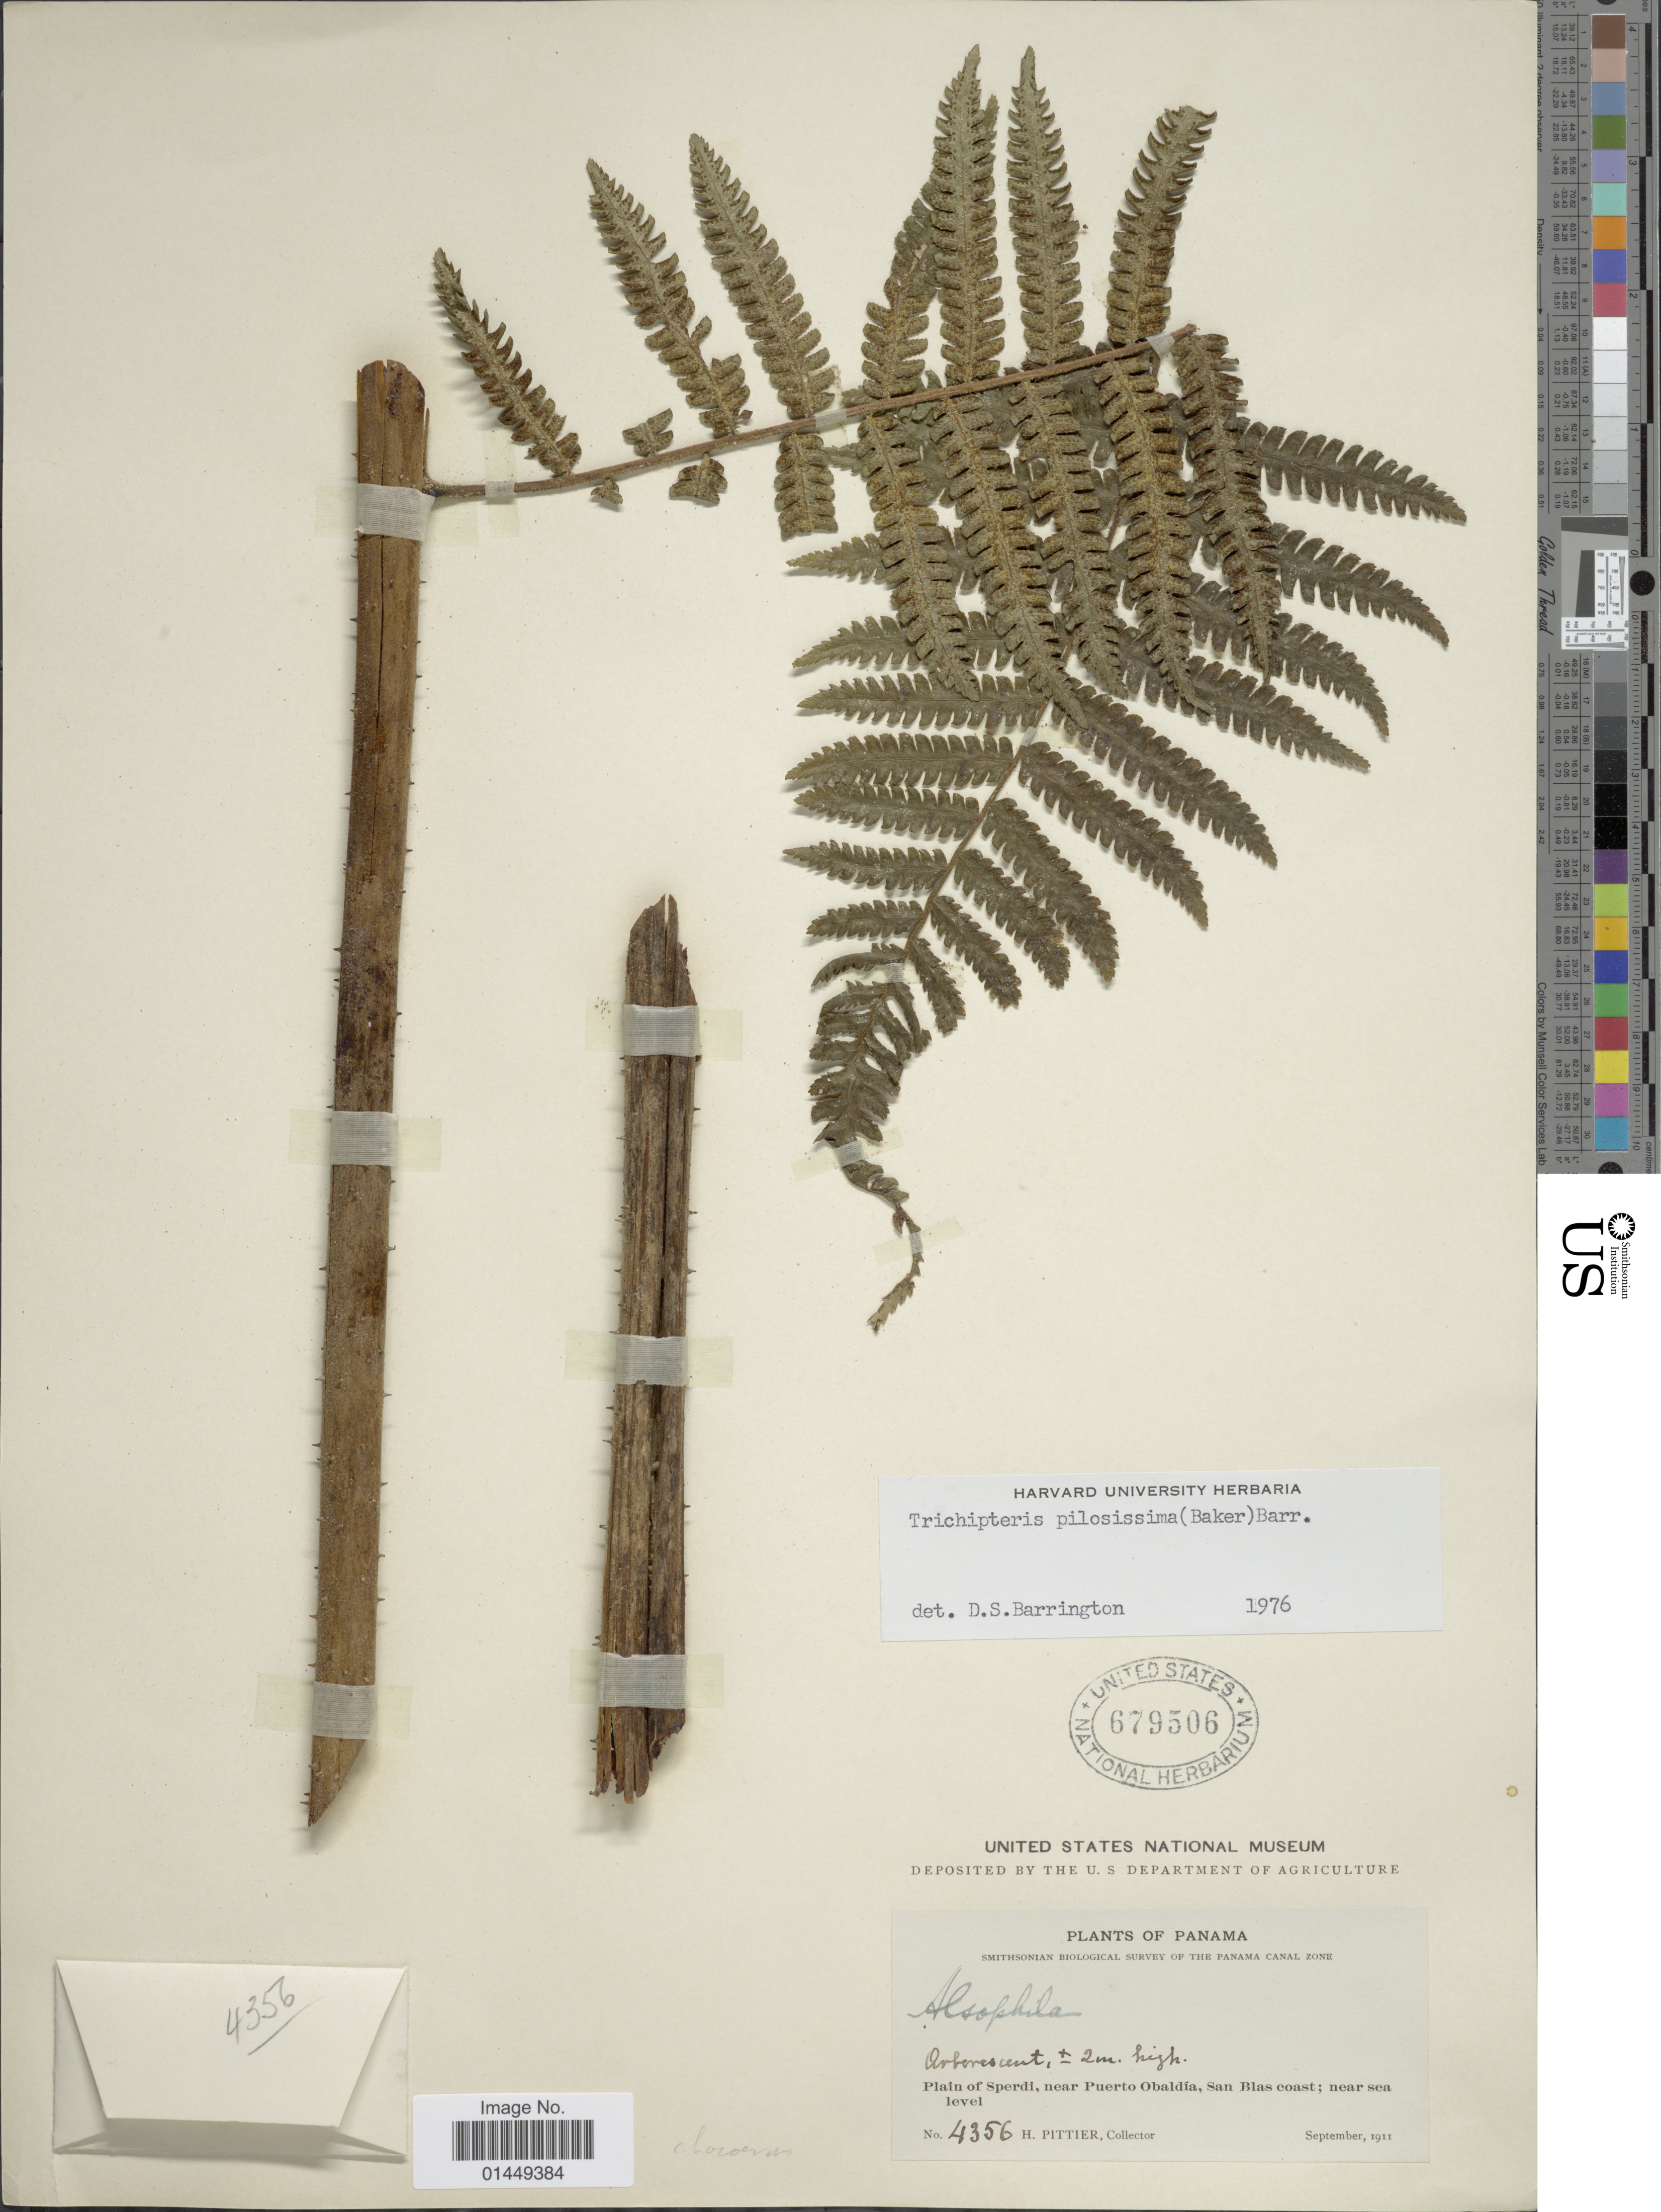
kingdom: Plantae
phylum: Tracheophyta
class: Polypodiopsida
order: Cyatheales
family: Cyatheaceae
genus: Cyathea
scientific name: Cyathea pilosissima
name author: (Baker) Domin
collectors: H. F. Pittier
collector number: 4356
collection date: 1911-09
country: Panama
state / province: Kuna Yala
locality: Plain of Sperdi,l near Puerto Obaldía, San Blas coast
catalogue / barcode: US 679506